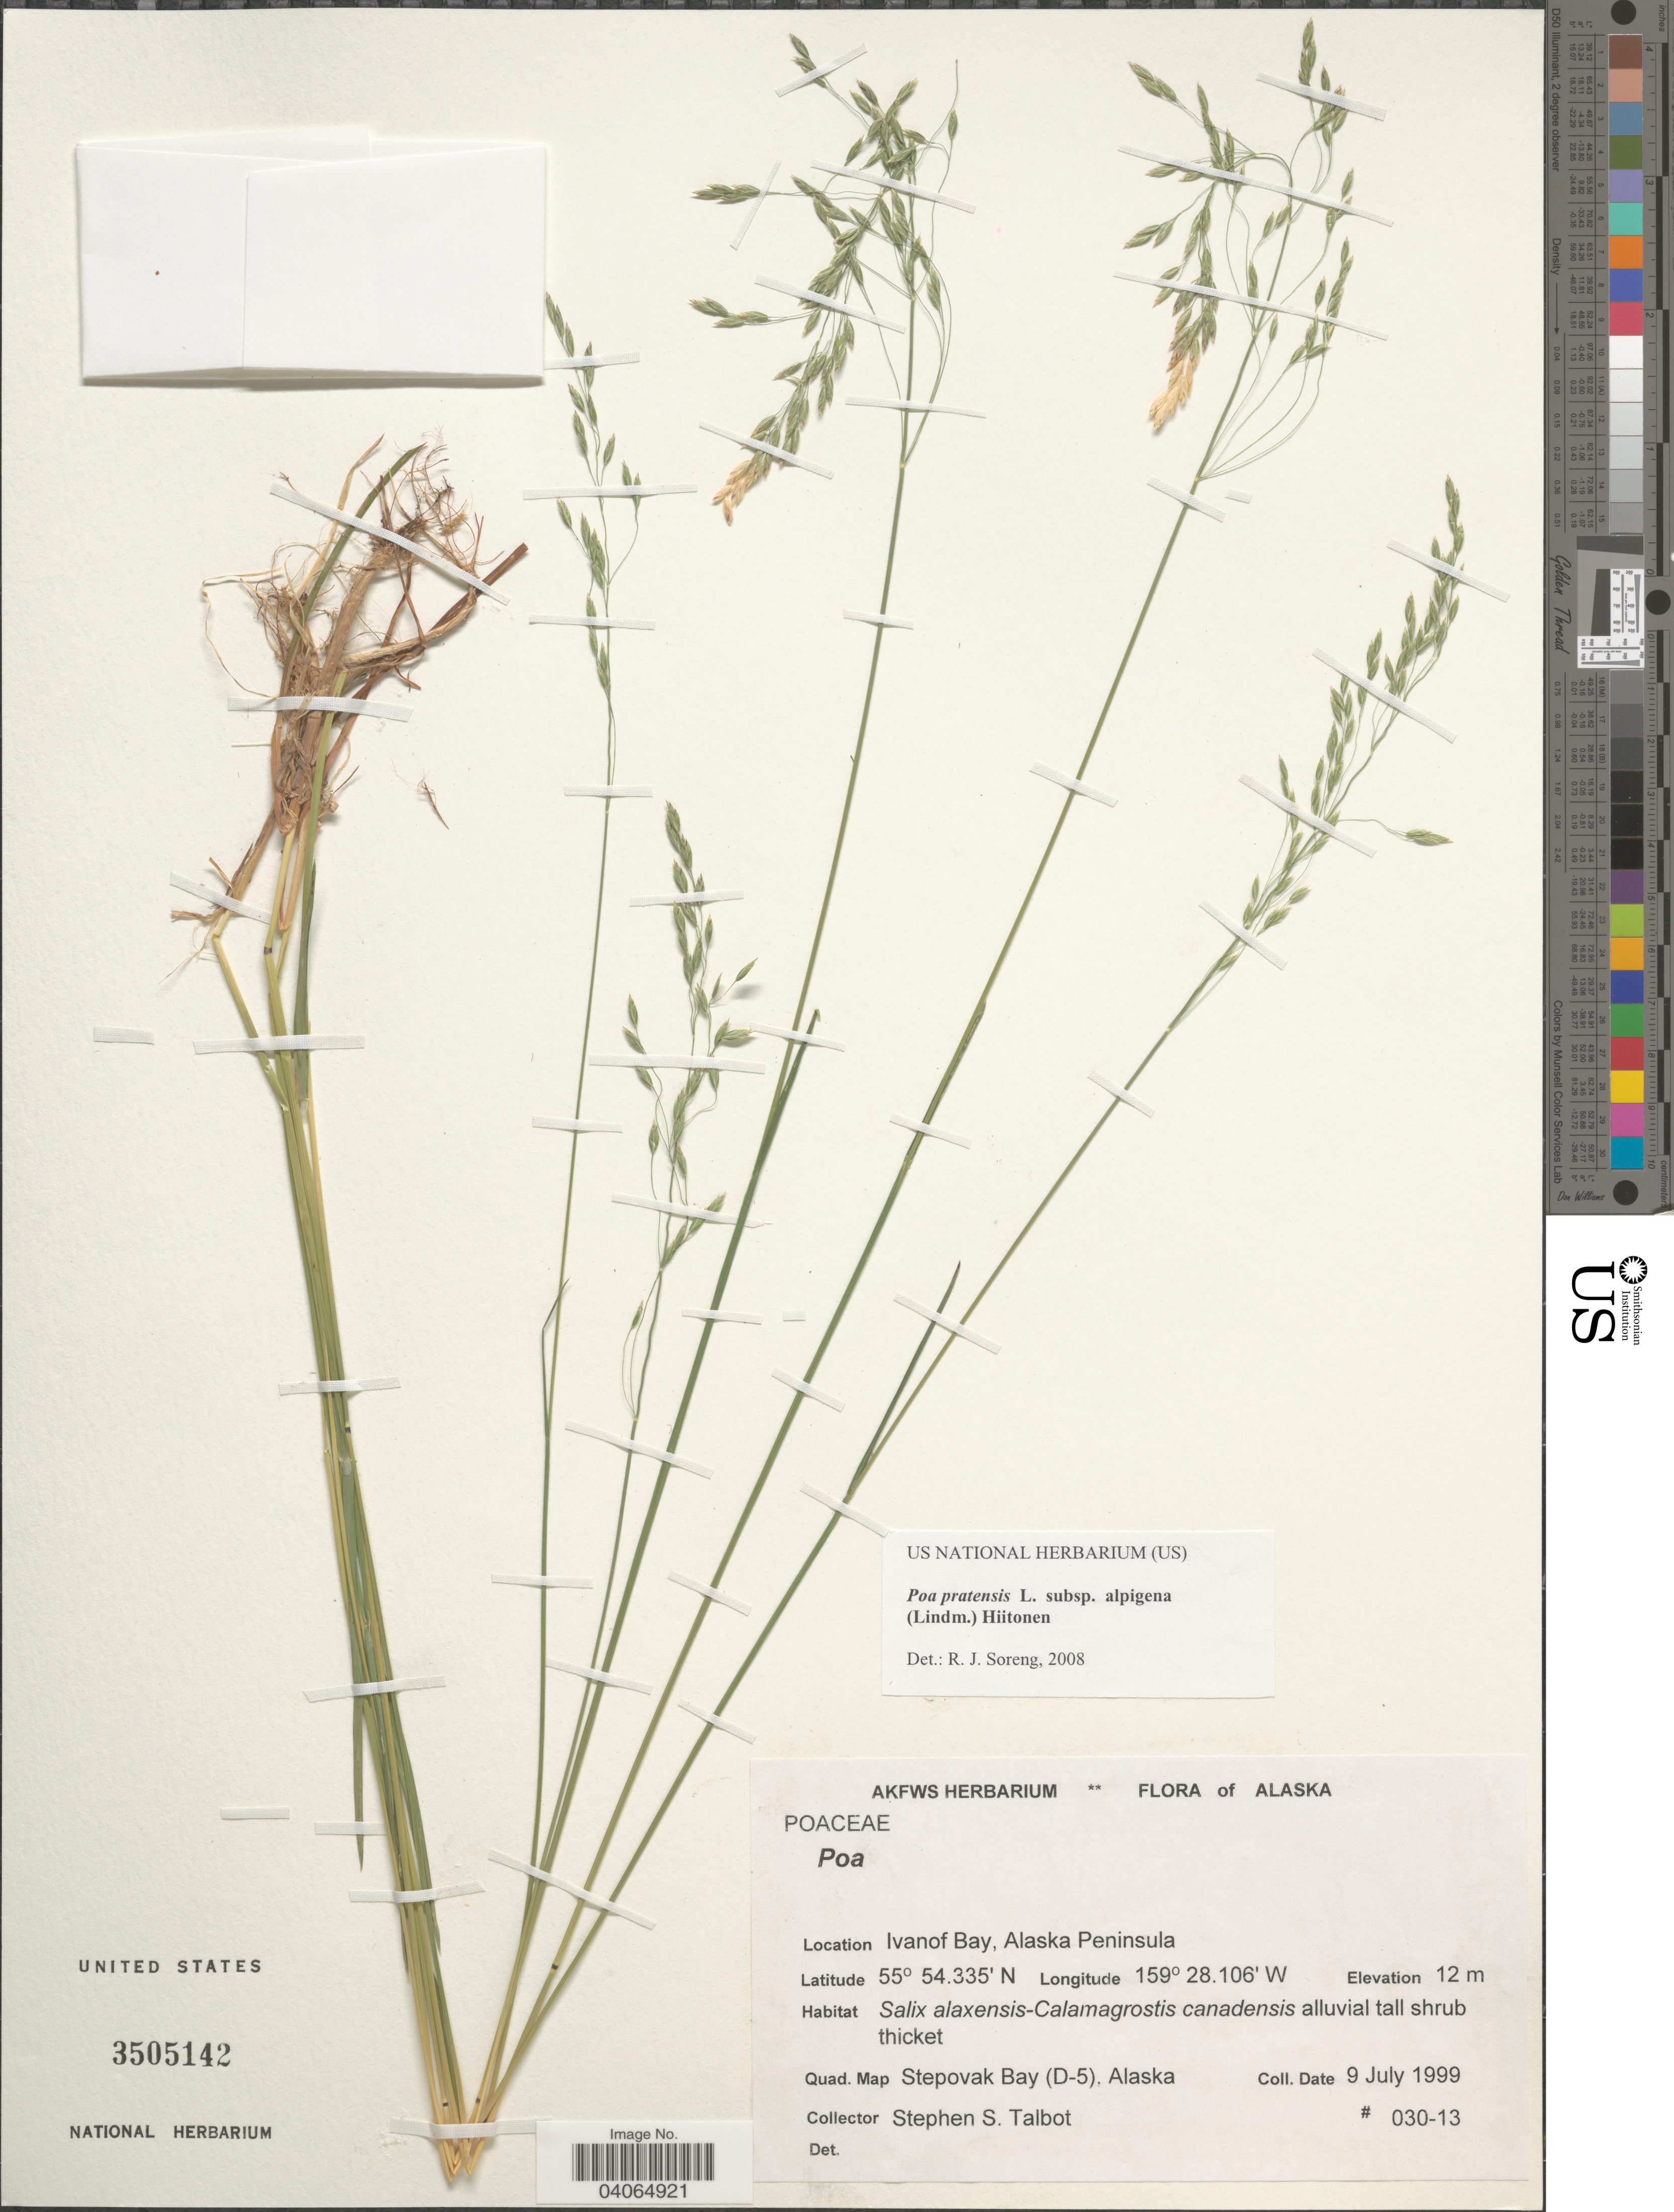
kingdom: Plantae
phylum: Tracheophyta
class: Liliopsida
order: Poales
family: Poaceae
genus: Poa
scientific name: Poa pratensis subsp. alpigena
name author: (Lindm.) Hiitonen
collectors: S. S. Talbot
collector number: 030-13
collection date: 1999-07-09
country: United States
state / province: Alaska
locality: Ivanof Bay, Alaska Peninsula. Quad. Map Stepovak Bay (D-5).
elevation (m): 12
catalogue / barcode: US 3505142